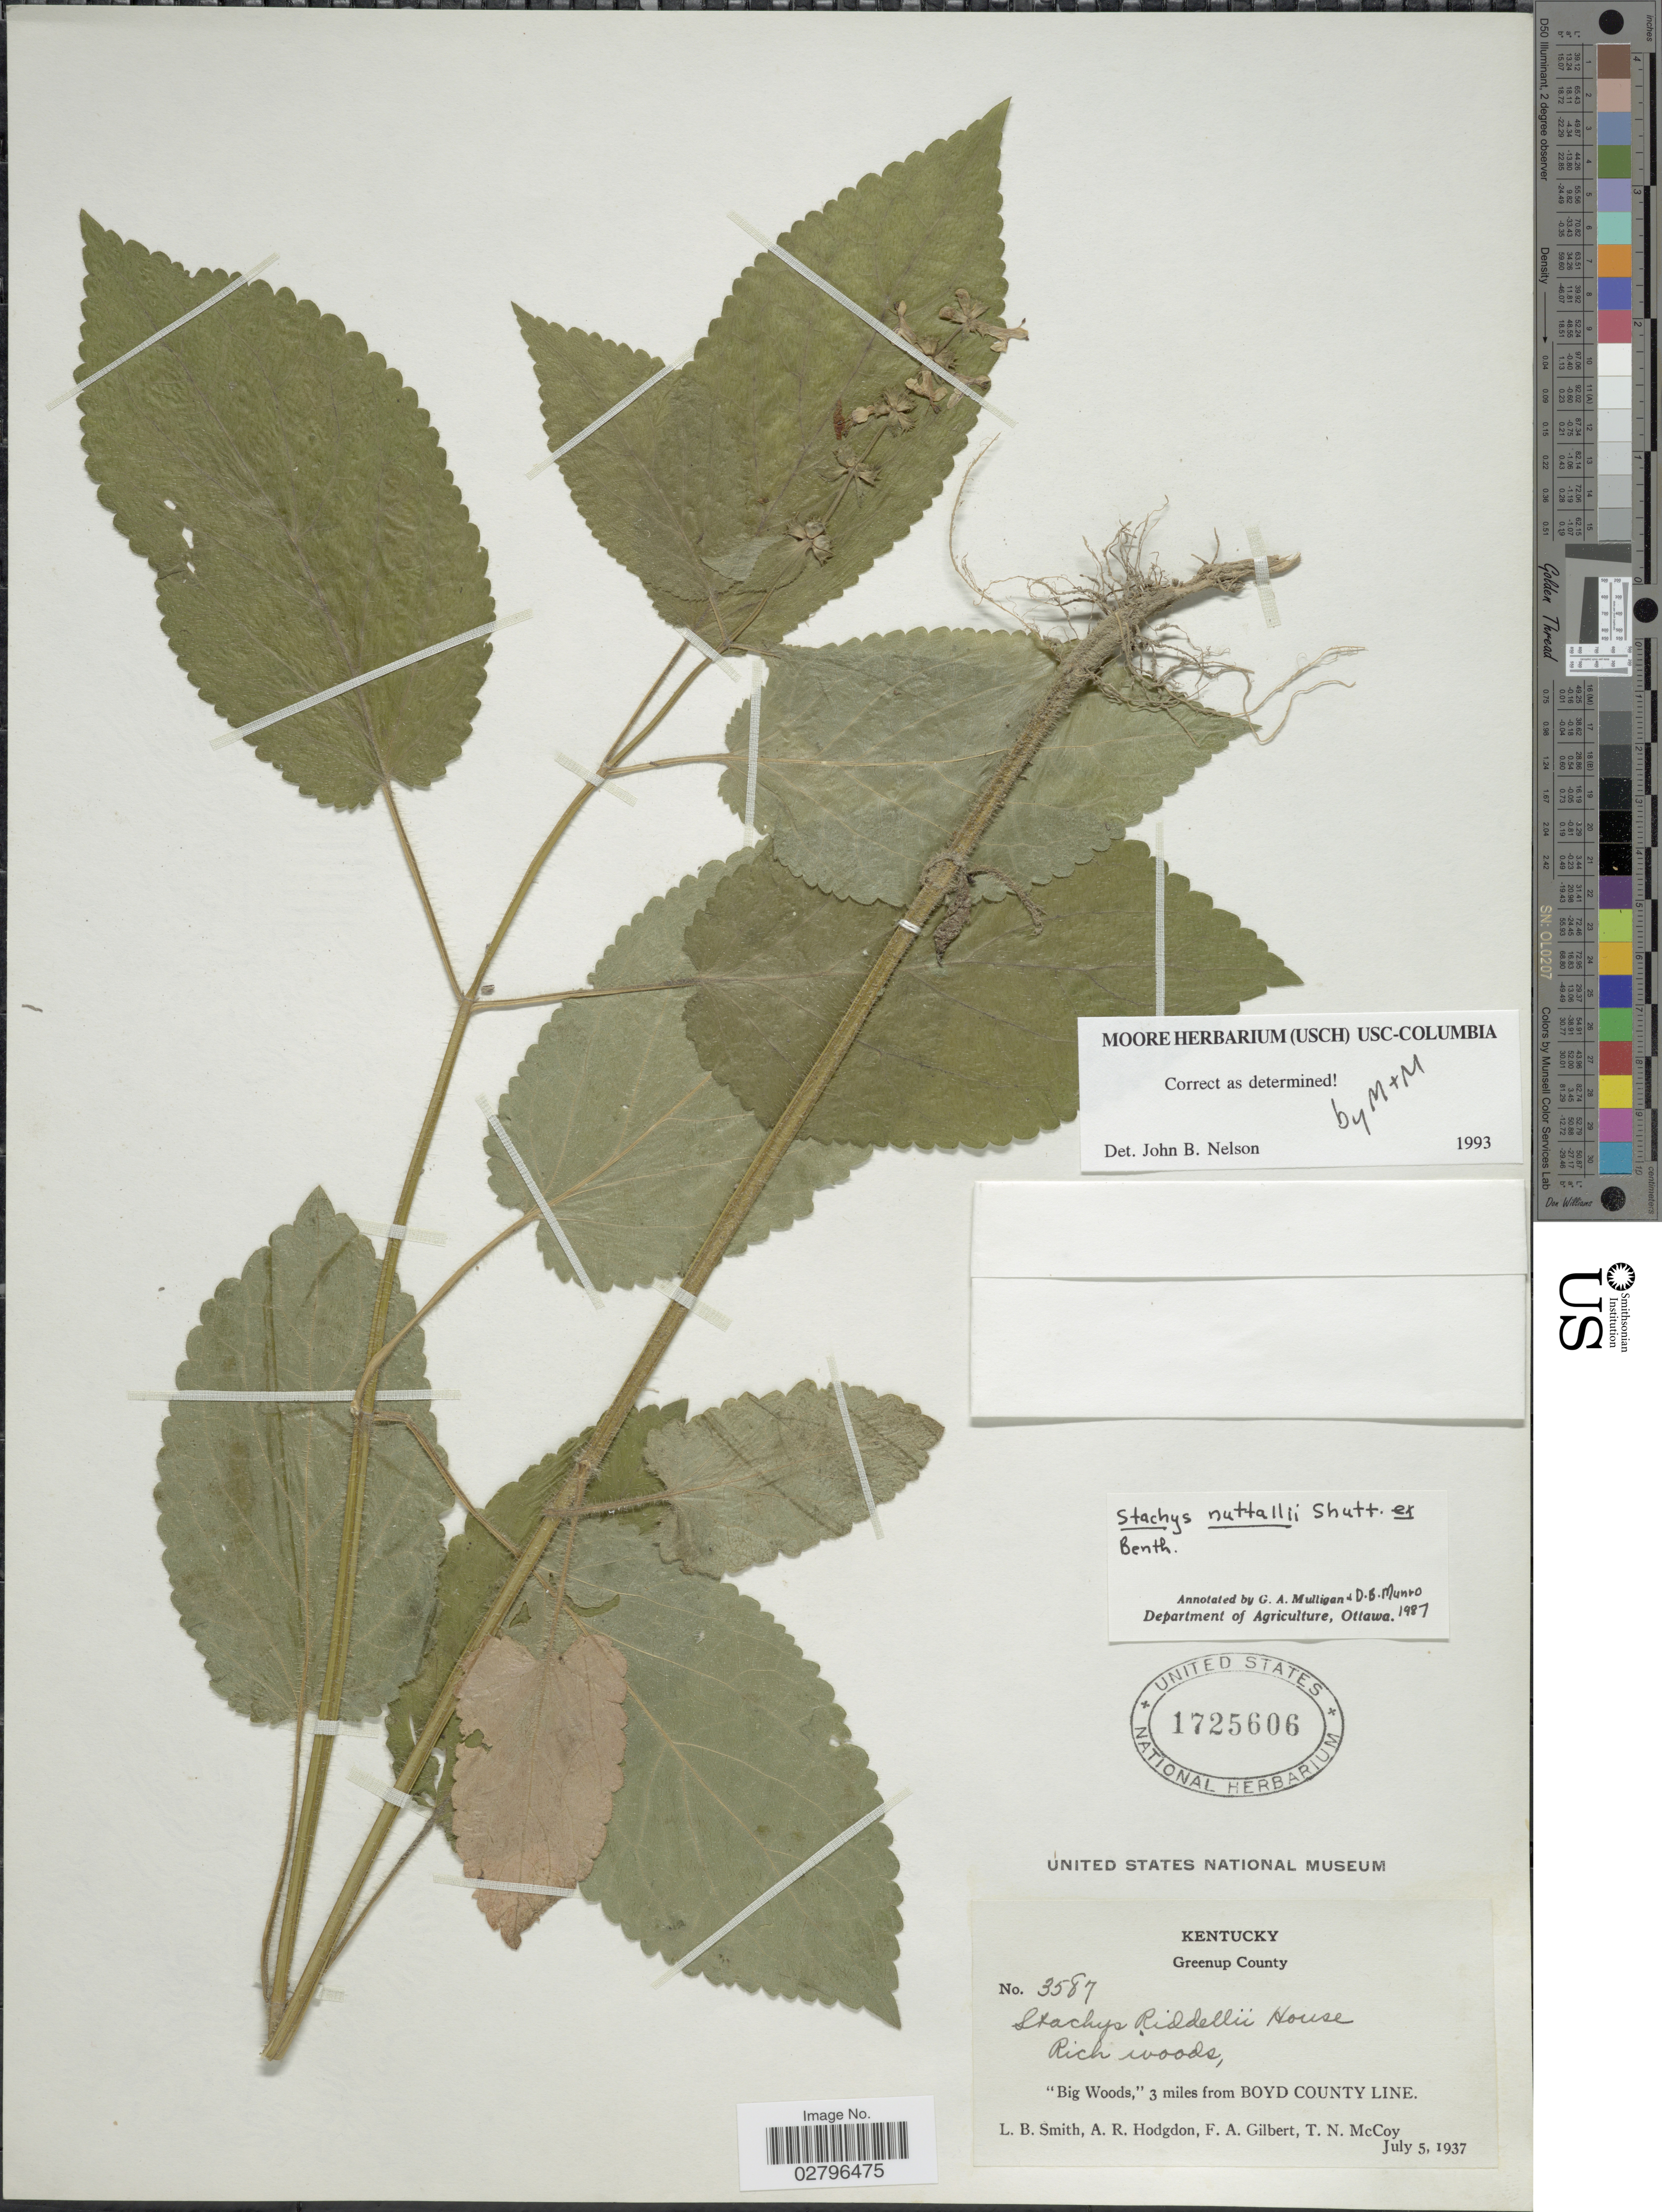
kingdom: Plantae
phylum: Tracheophyta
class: Magnoliopsida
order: Lamiales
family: Lamiaceae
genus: Stachys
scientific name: Stachys nuttallii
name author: Shuttlew. ex Benth.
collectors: L. Smith, A. R. Hodgdon, F. A. Gilbert & T. N. McCoy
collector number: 3587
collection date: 1937-07-05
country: United States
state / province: Kentucky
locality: Greenup County. "Big Woods," 3 miles from Boyd County Line.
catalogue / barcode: US 1725606